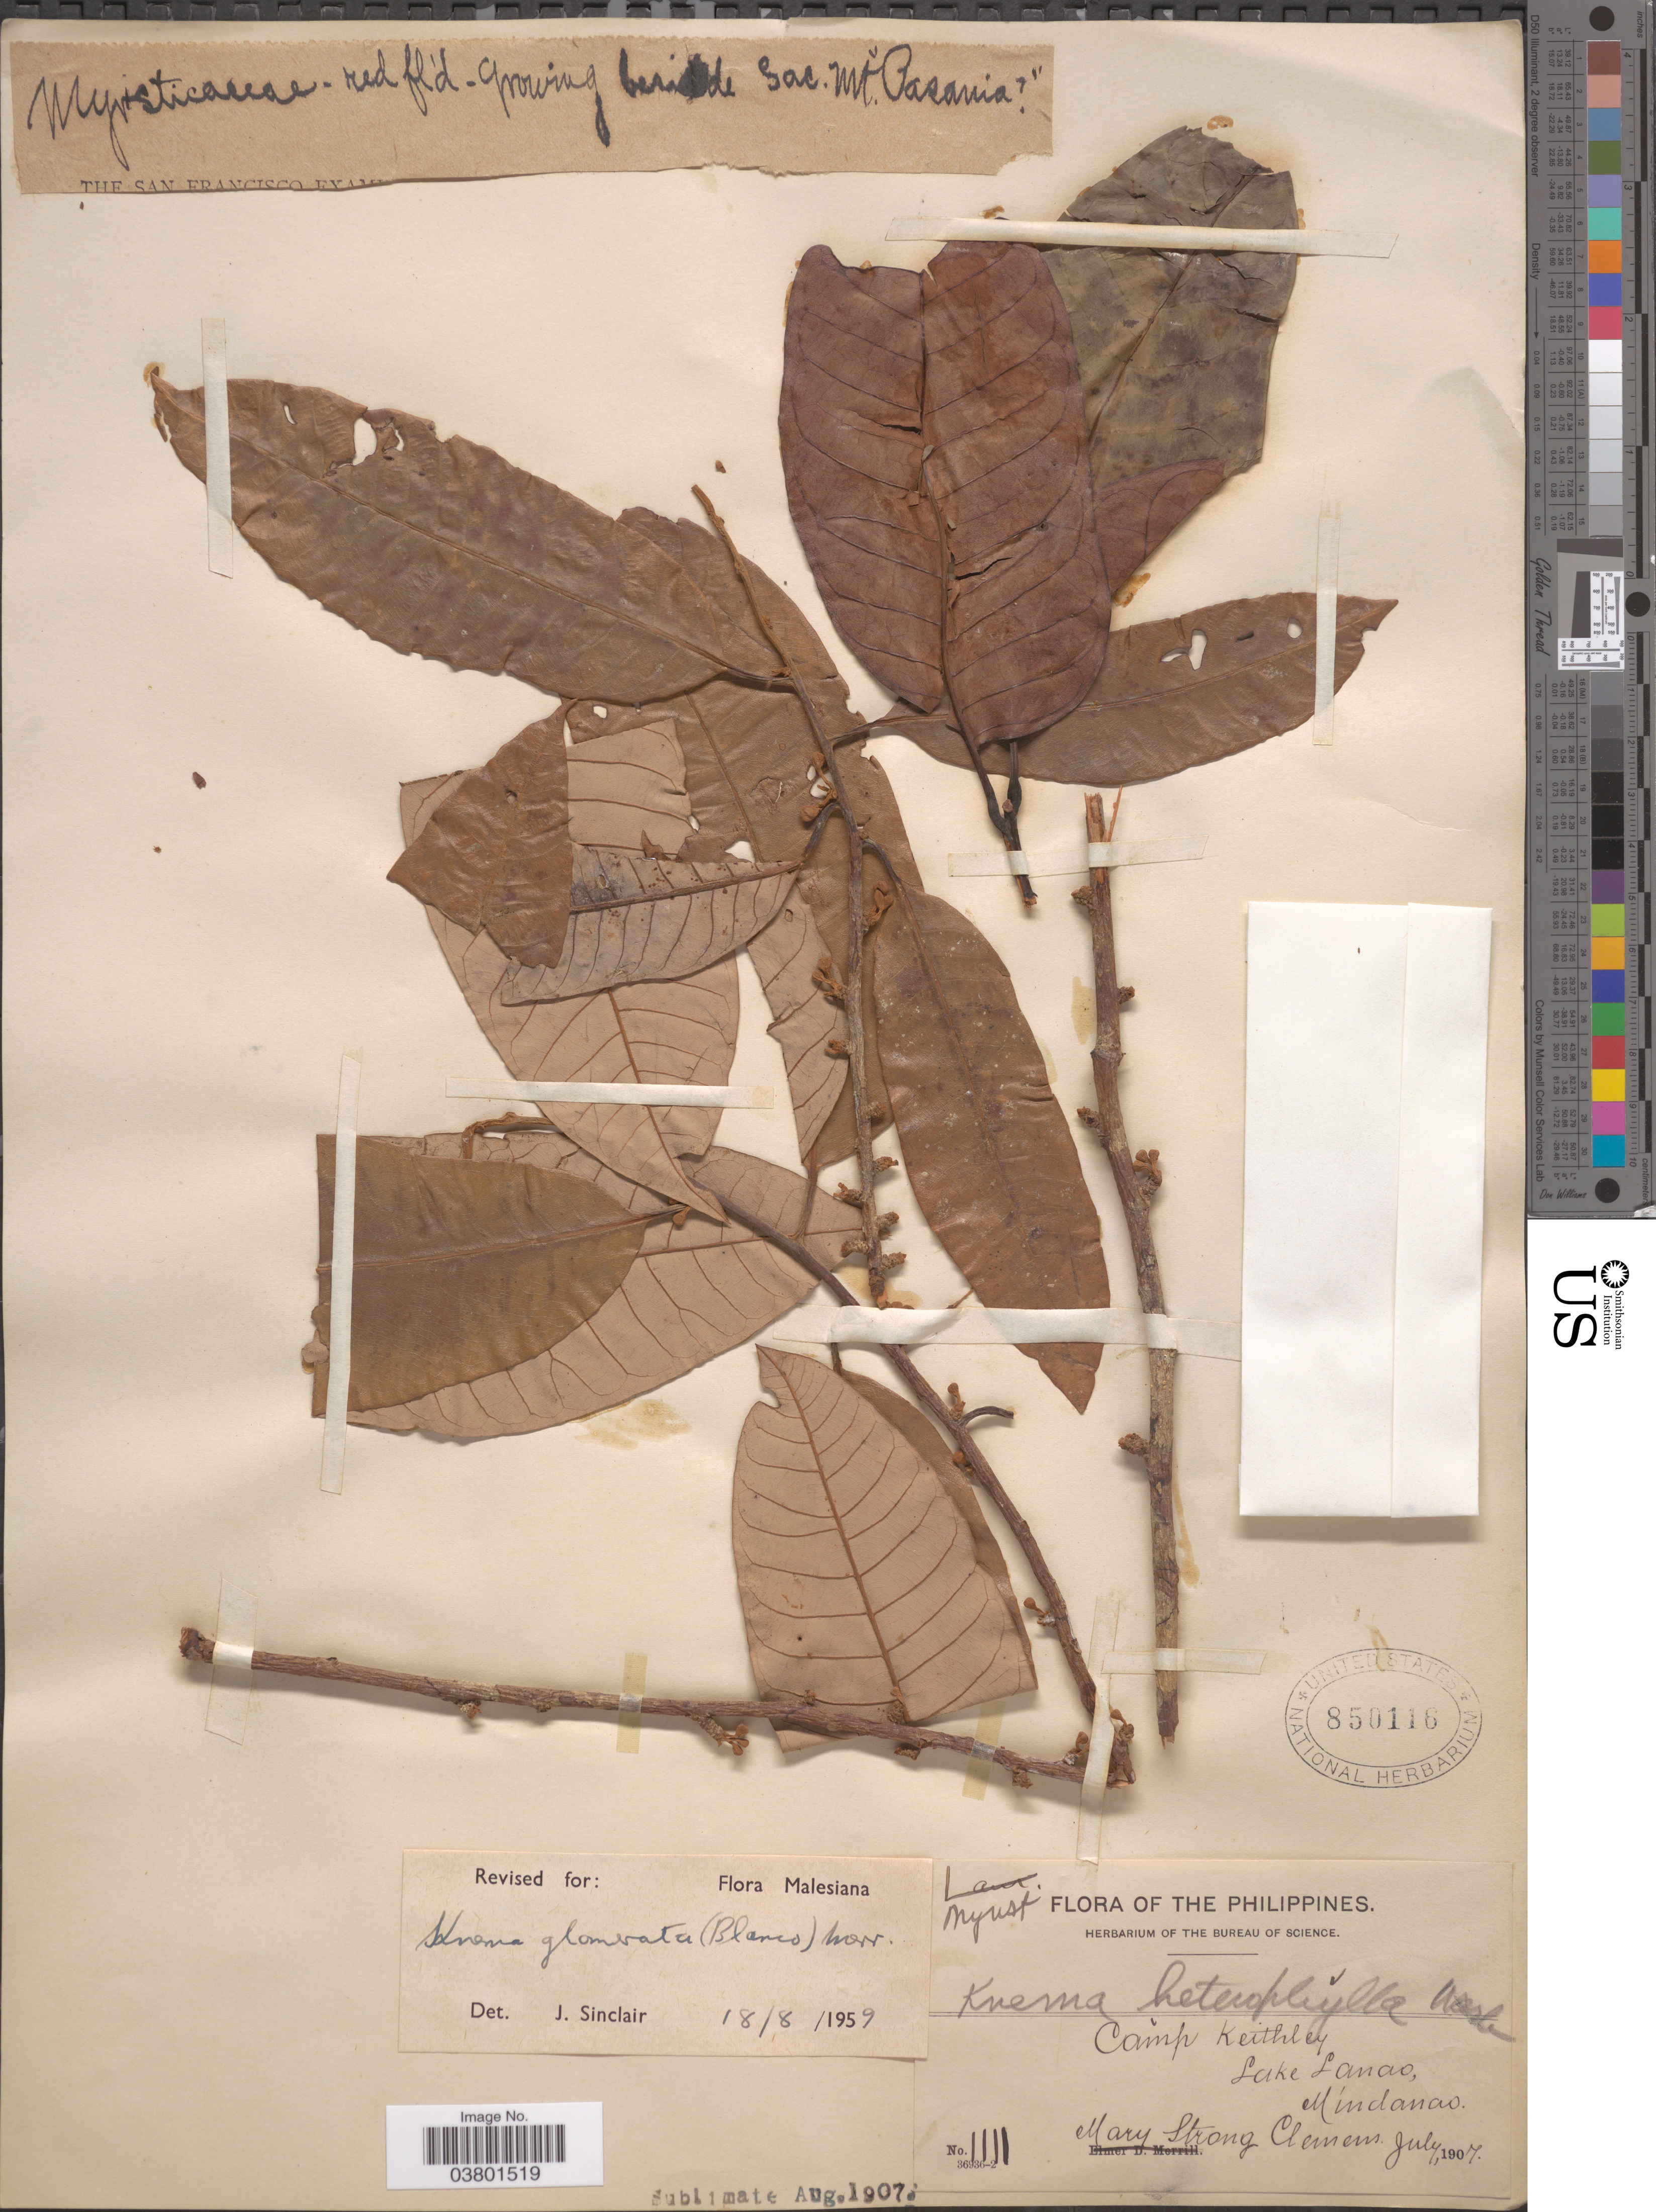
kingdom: Plantae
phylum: Tracheophyta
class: Magnoliopsida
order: Magnoliales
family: Myristicaceae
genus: Knema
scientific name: Knema glomerata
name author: (Blanco) Merr.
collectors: M. S. Clemens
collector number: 1111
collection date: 1907-07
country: Philippines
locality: Camp Keithley. Lake Lanao, Mindanao.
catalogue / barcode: US 850116